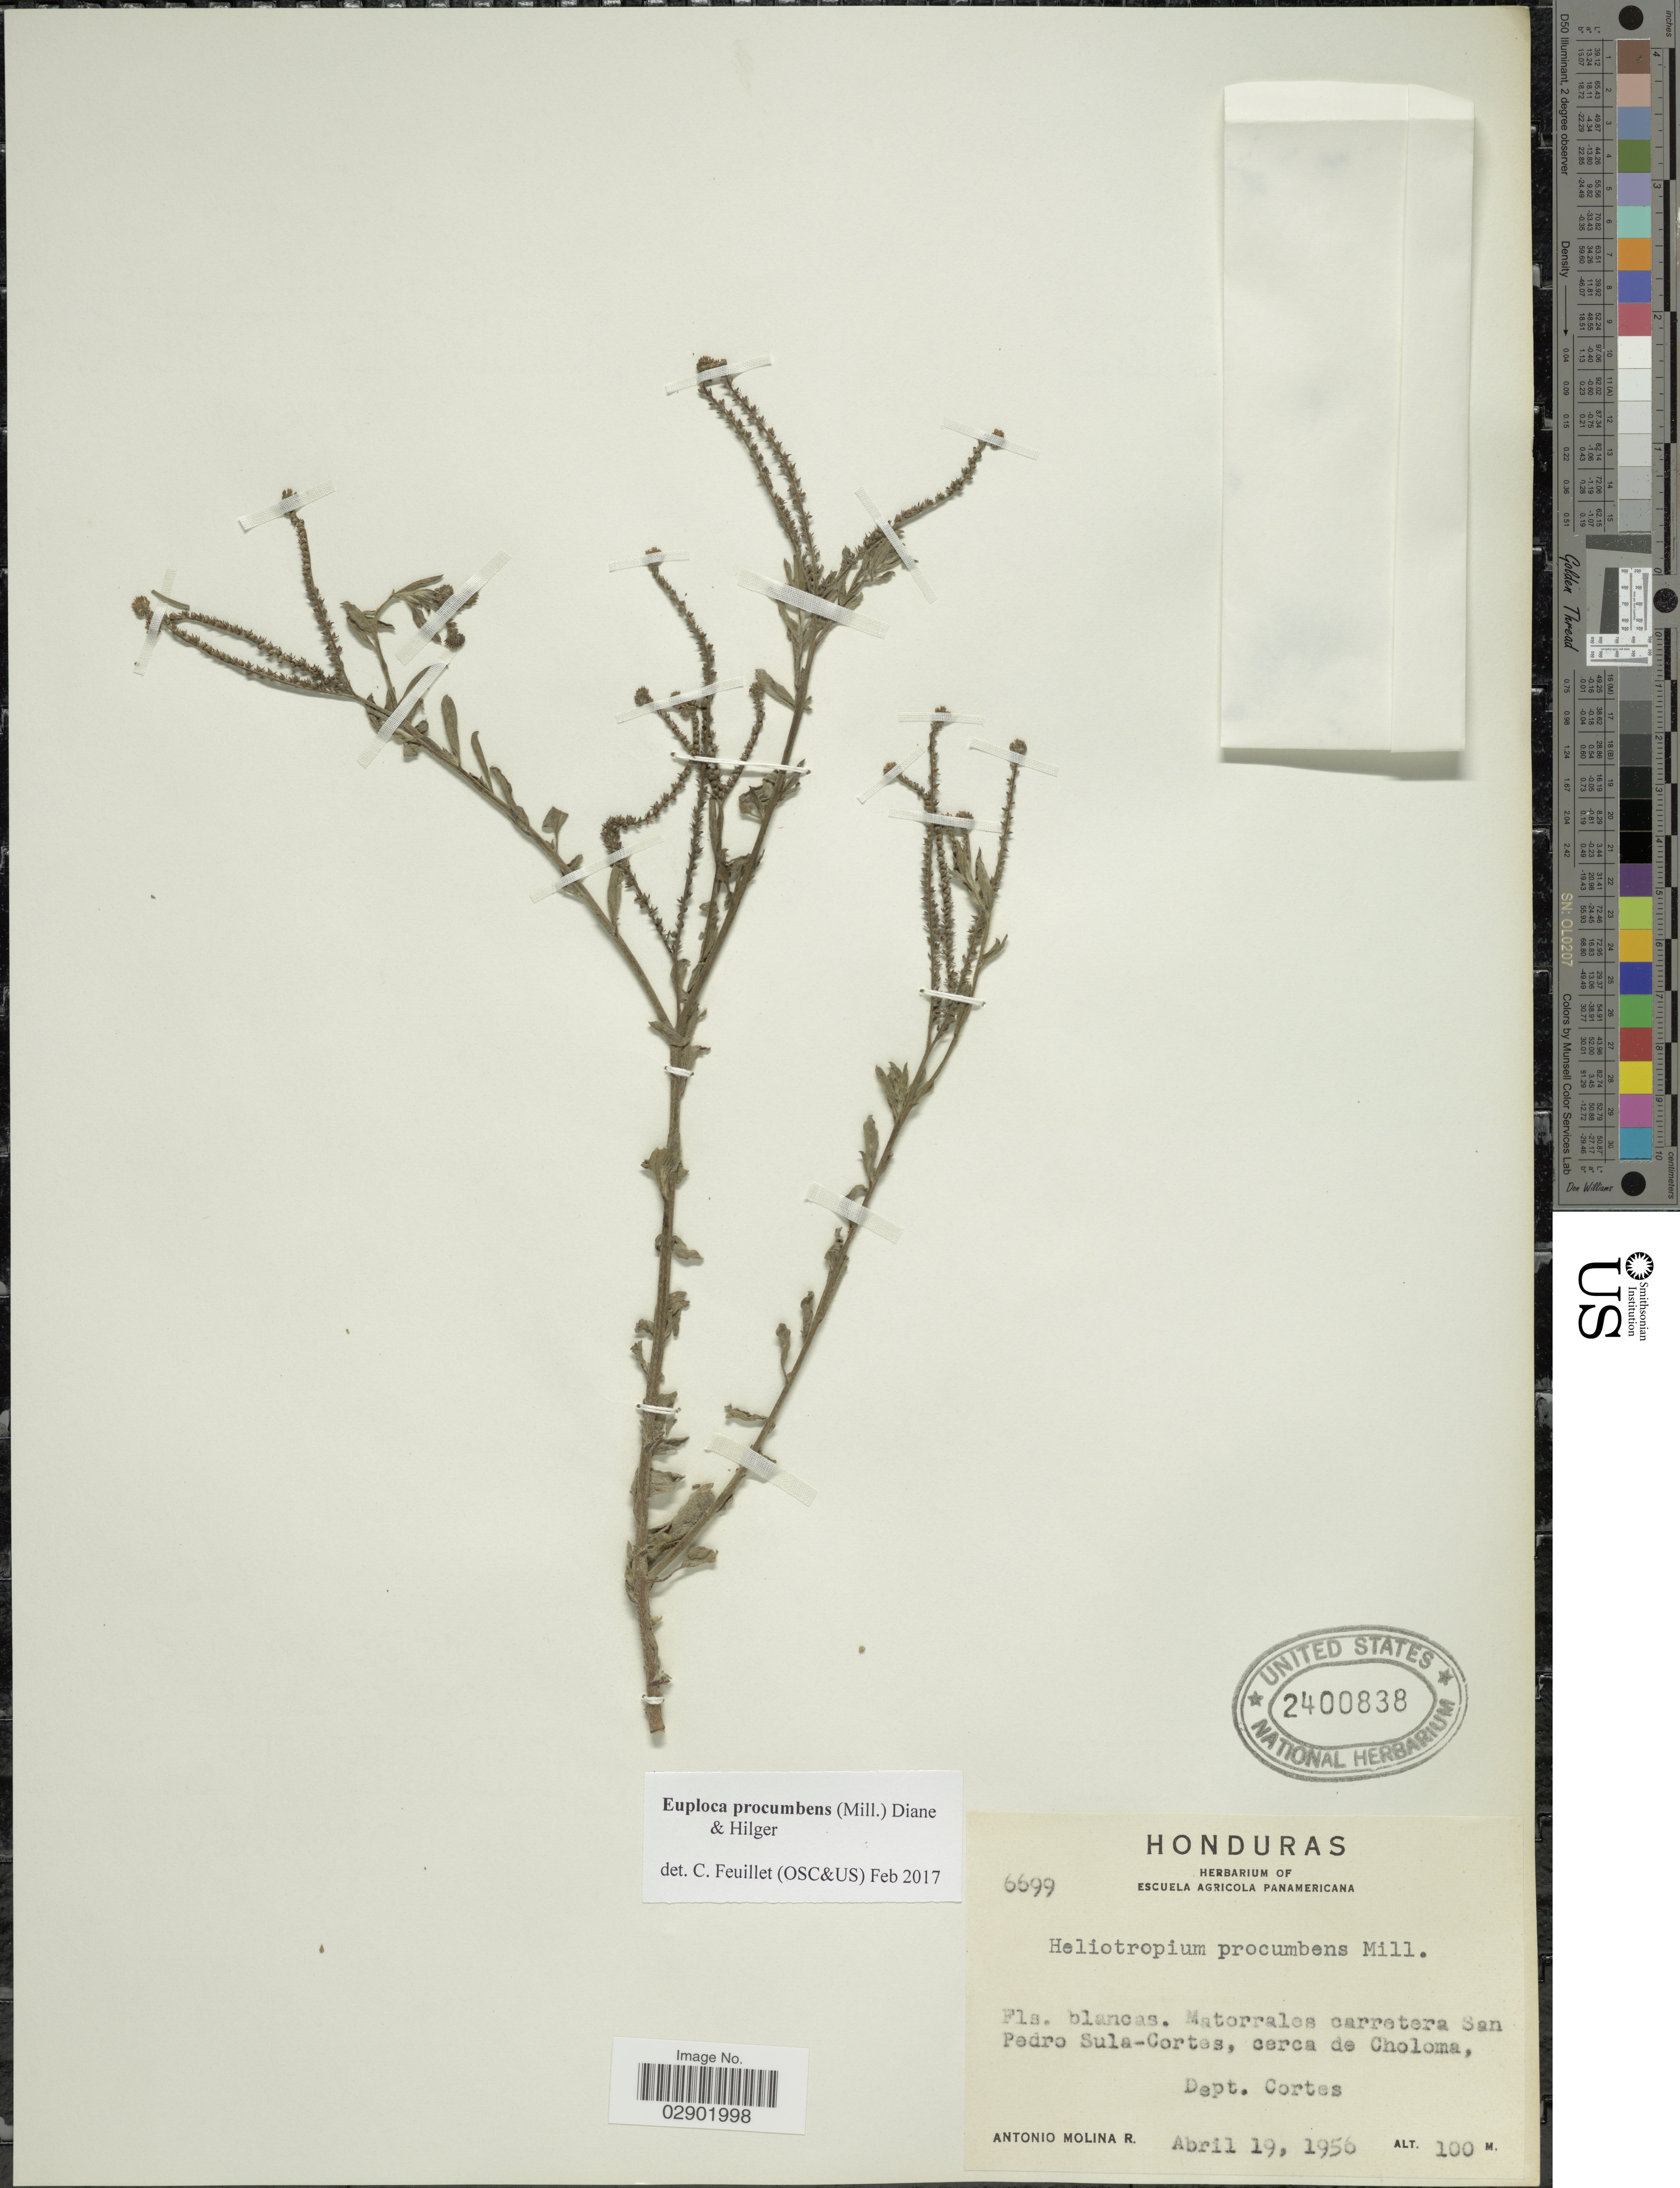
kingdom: Plantae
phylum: Tracheophyta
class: Magnoliopsida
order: Boraginales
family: Heliotropiaceae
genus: Euploca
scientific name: Euploca procumbens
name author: (Mill.) Diane & Hilger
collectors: A. Molina R.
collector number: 6699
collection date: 1956-04-19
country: Honduras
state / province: Cortés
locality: Matorrales carretera San Pedro Sula-Cortes, cerca de Choloma, Dept. Cortes.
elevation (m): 100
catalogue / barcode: US 2400838